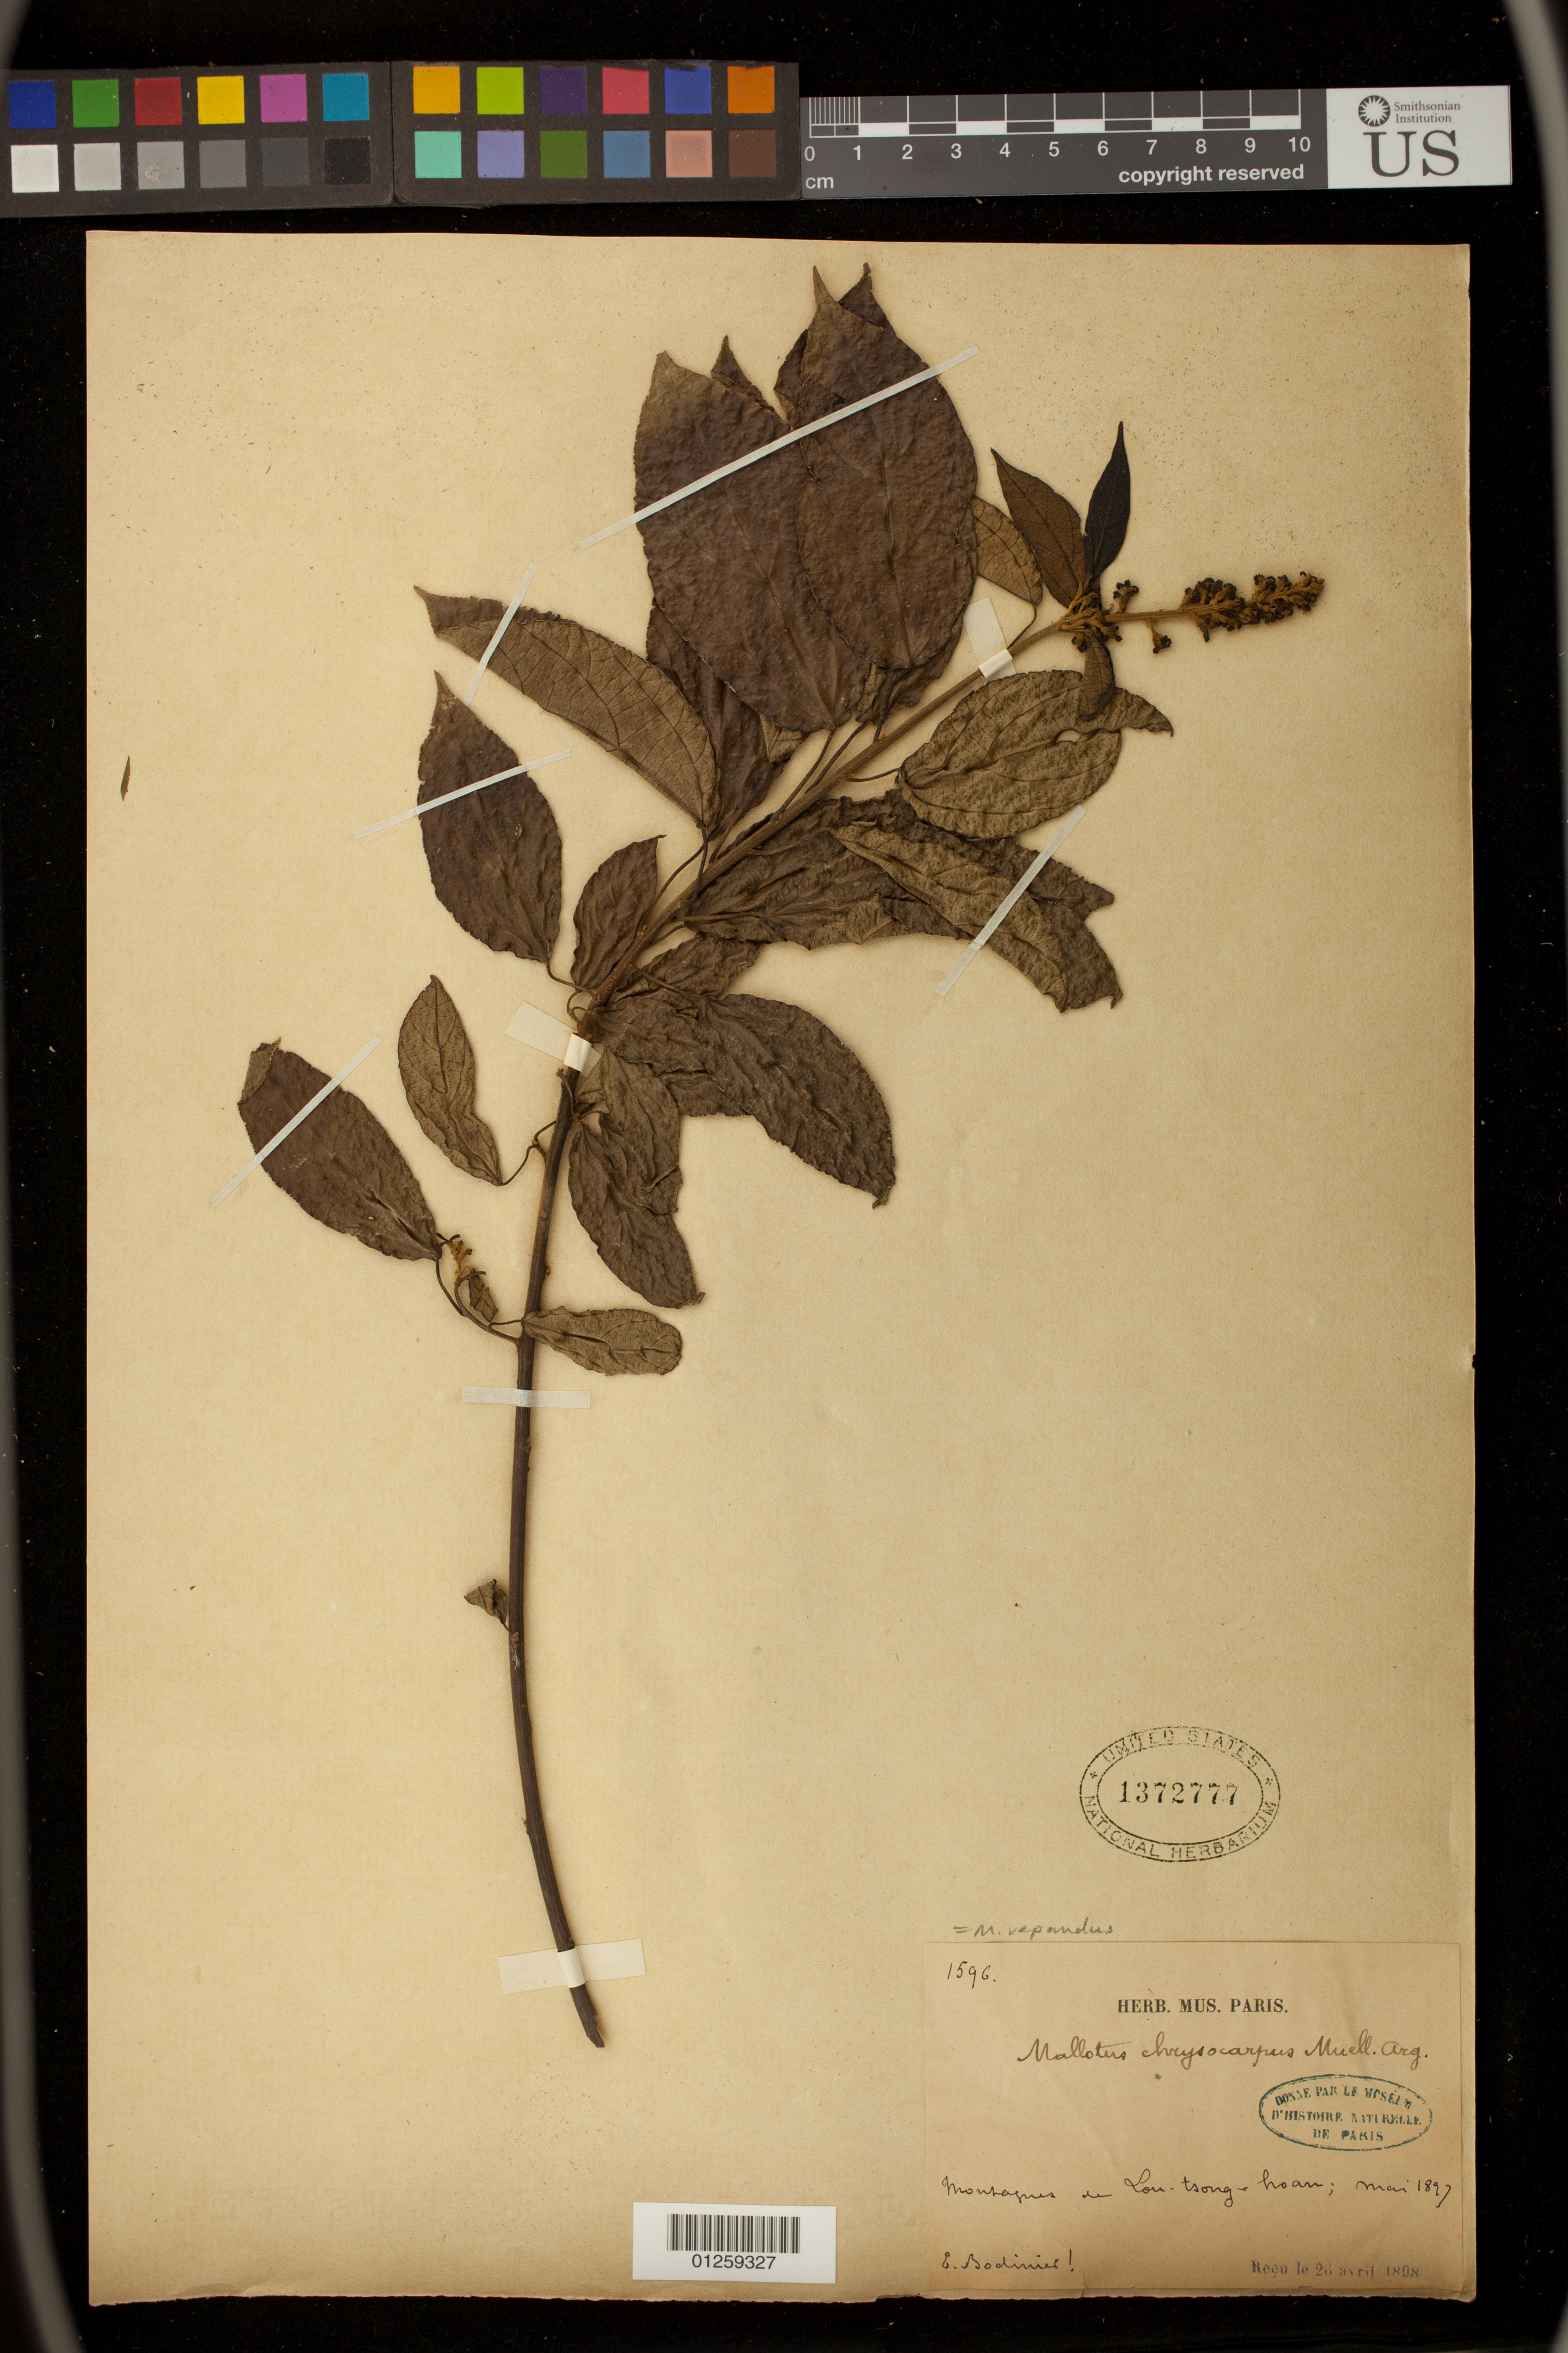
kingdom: Plantae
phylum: Tracheophyta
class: Magnoliopsida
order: Malpighiales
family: Euphorbiaceae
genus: Mallotus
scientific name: Mallotus repandus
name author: (Rottler) Müll. Arg.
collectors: E. Bodinier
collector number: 1596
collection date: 1897-05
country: China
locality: Lou-tsong-hoan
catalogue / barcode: US 1372777